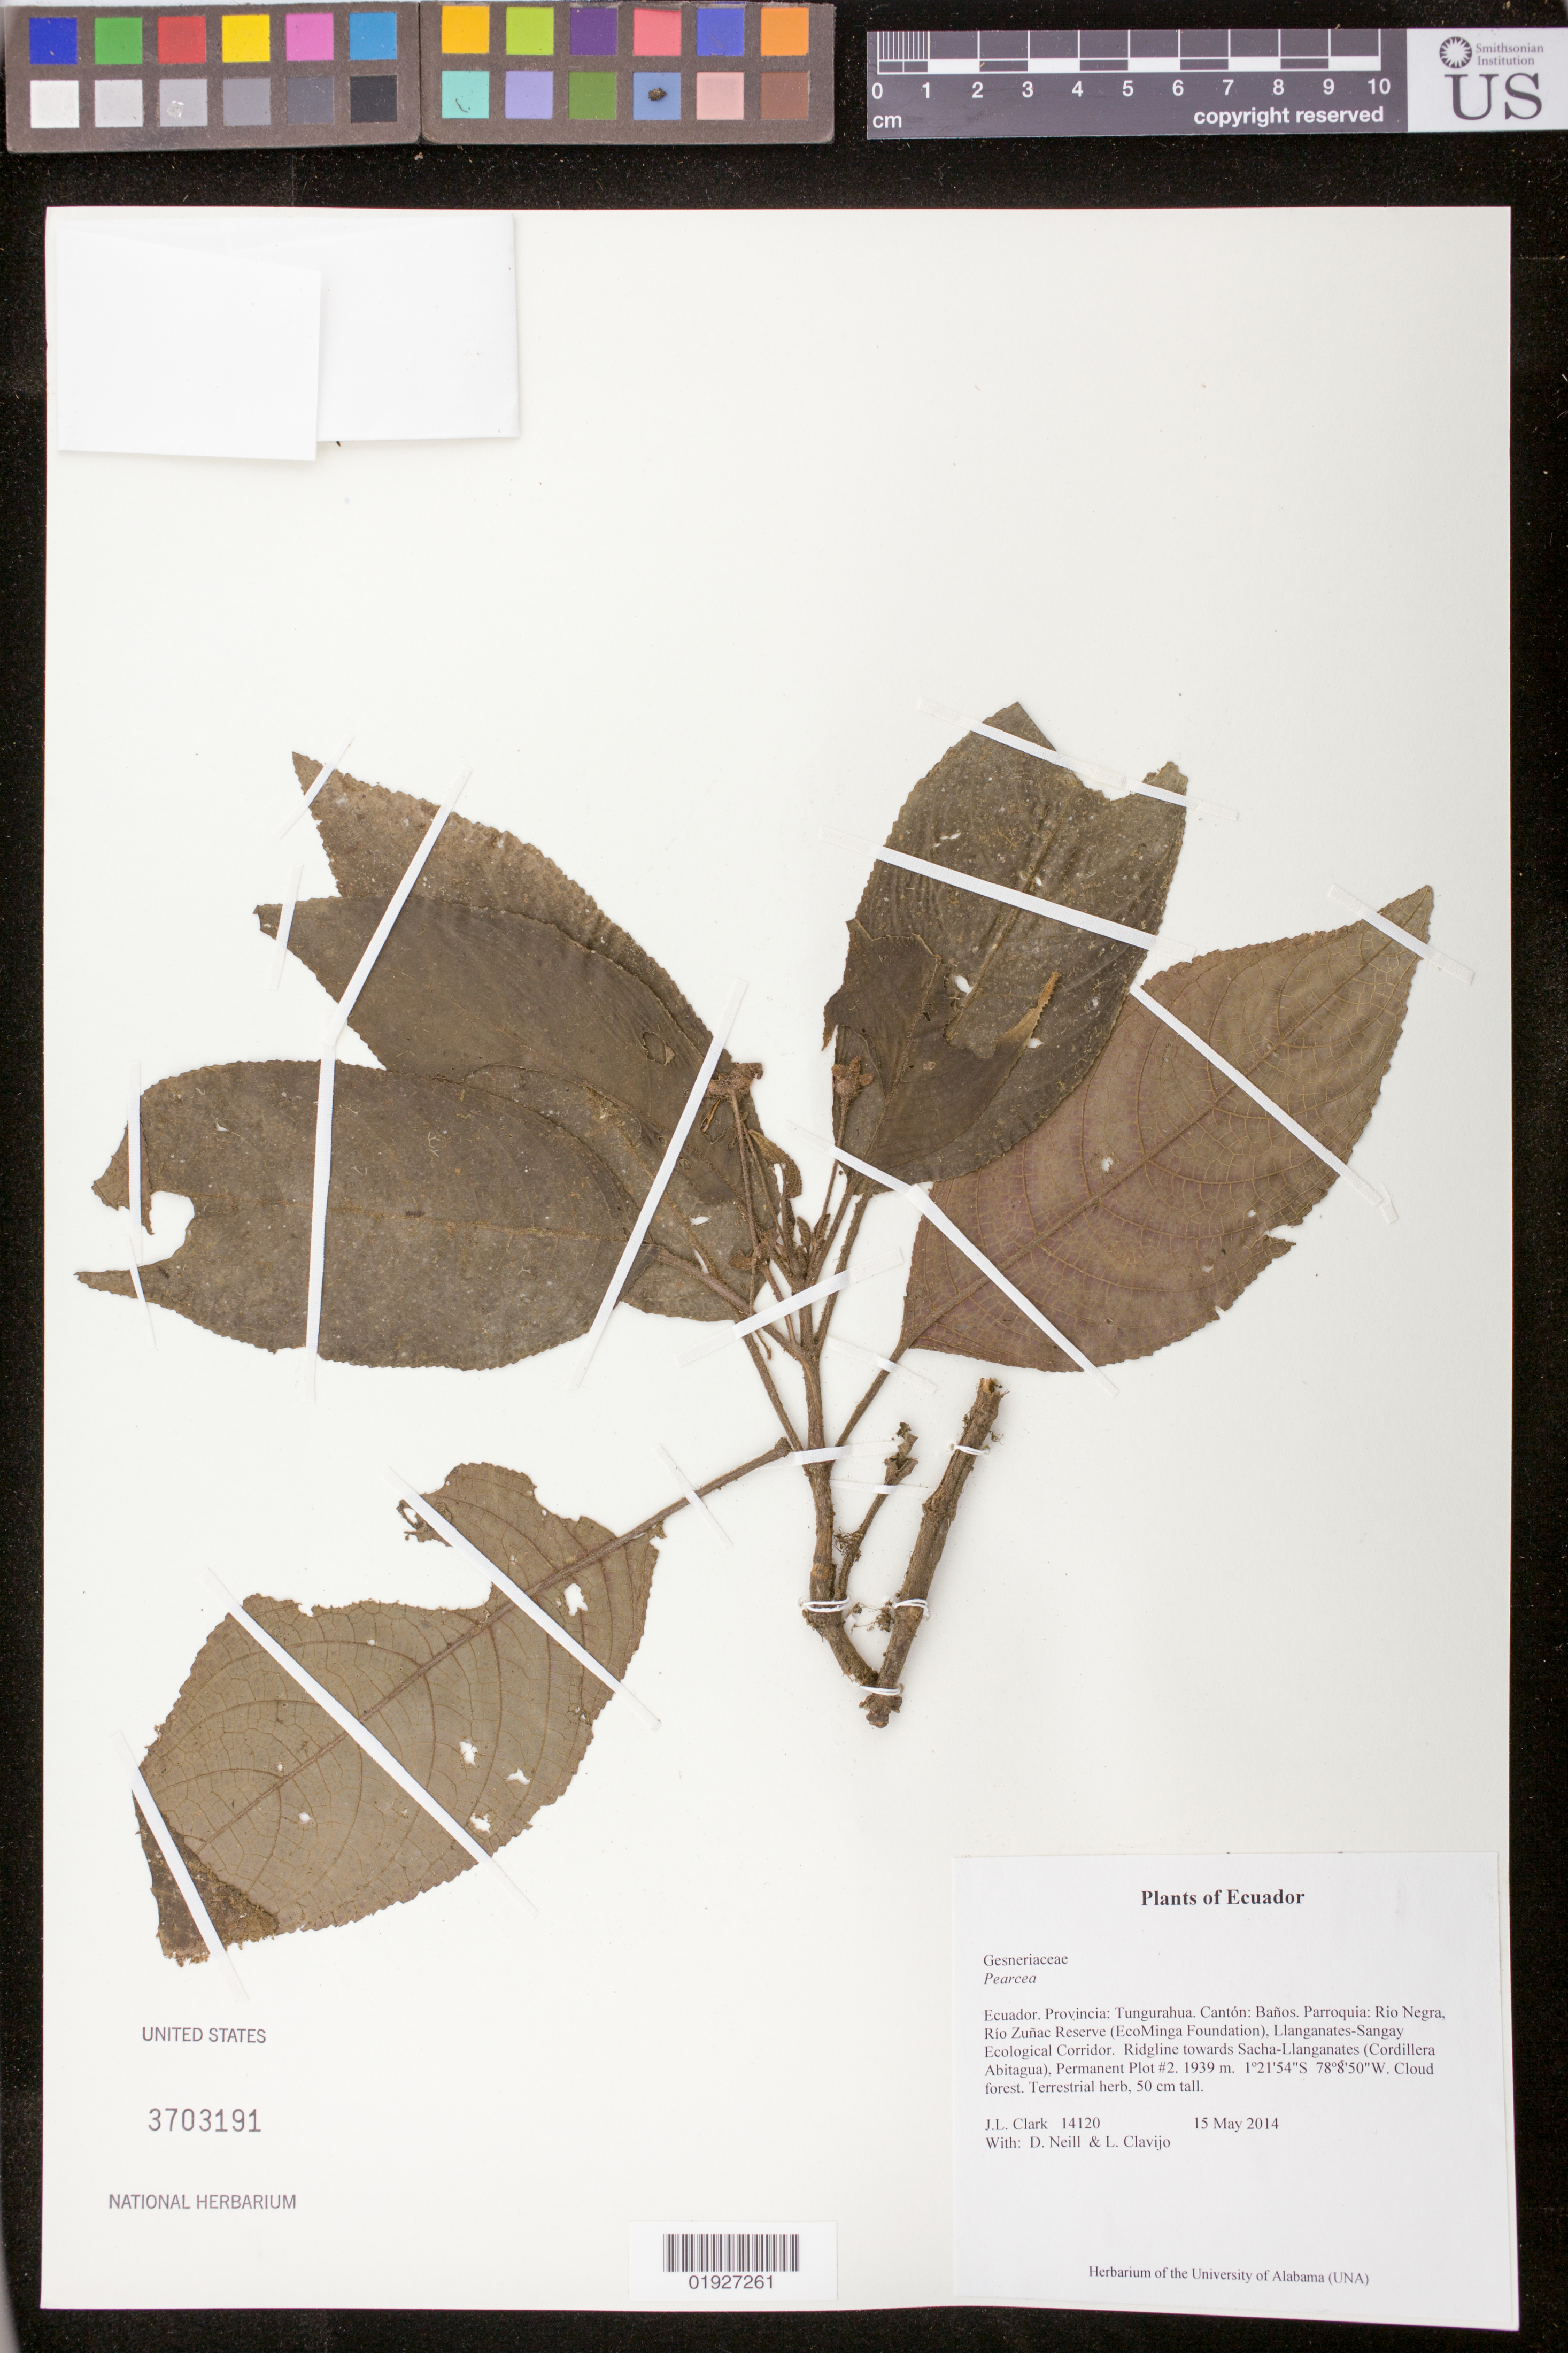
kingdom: Plantae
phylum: Tracheophyta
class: Magnoliopsida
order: Lamiales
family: Gesneriaceae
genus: Pearcea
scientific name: Pearcea sp.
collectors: J. L. Clark, D. Neill & L. Clavijo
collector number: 14120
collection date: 2014-05-15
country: Ecuador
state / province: Tungurahua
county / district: Banos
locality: Parroquia: Rio Negra, Rio Zunac Reserve (EcoMinga Foundation), Llanganates-Sangay Ecological Corridor. Ridgeline towards Sacha-Llanganates (Cordillera Abitagua), Permanent Plot #2.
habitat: Cloud forest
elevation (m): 1939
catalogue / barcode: US 3703191